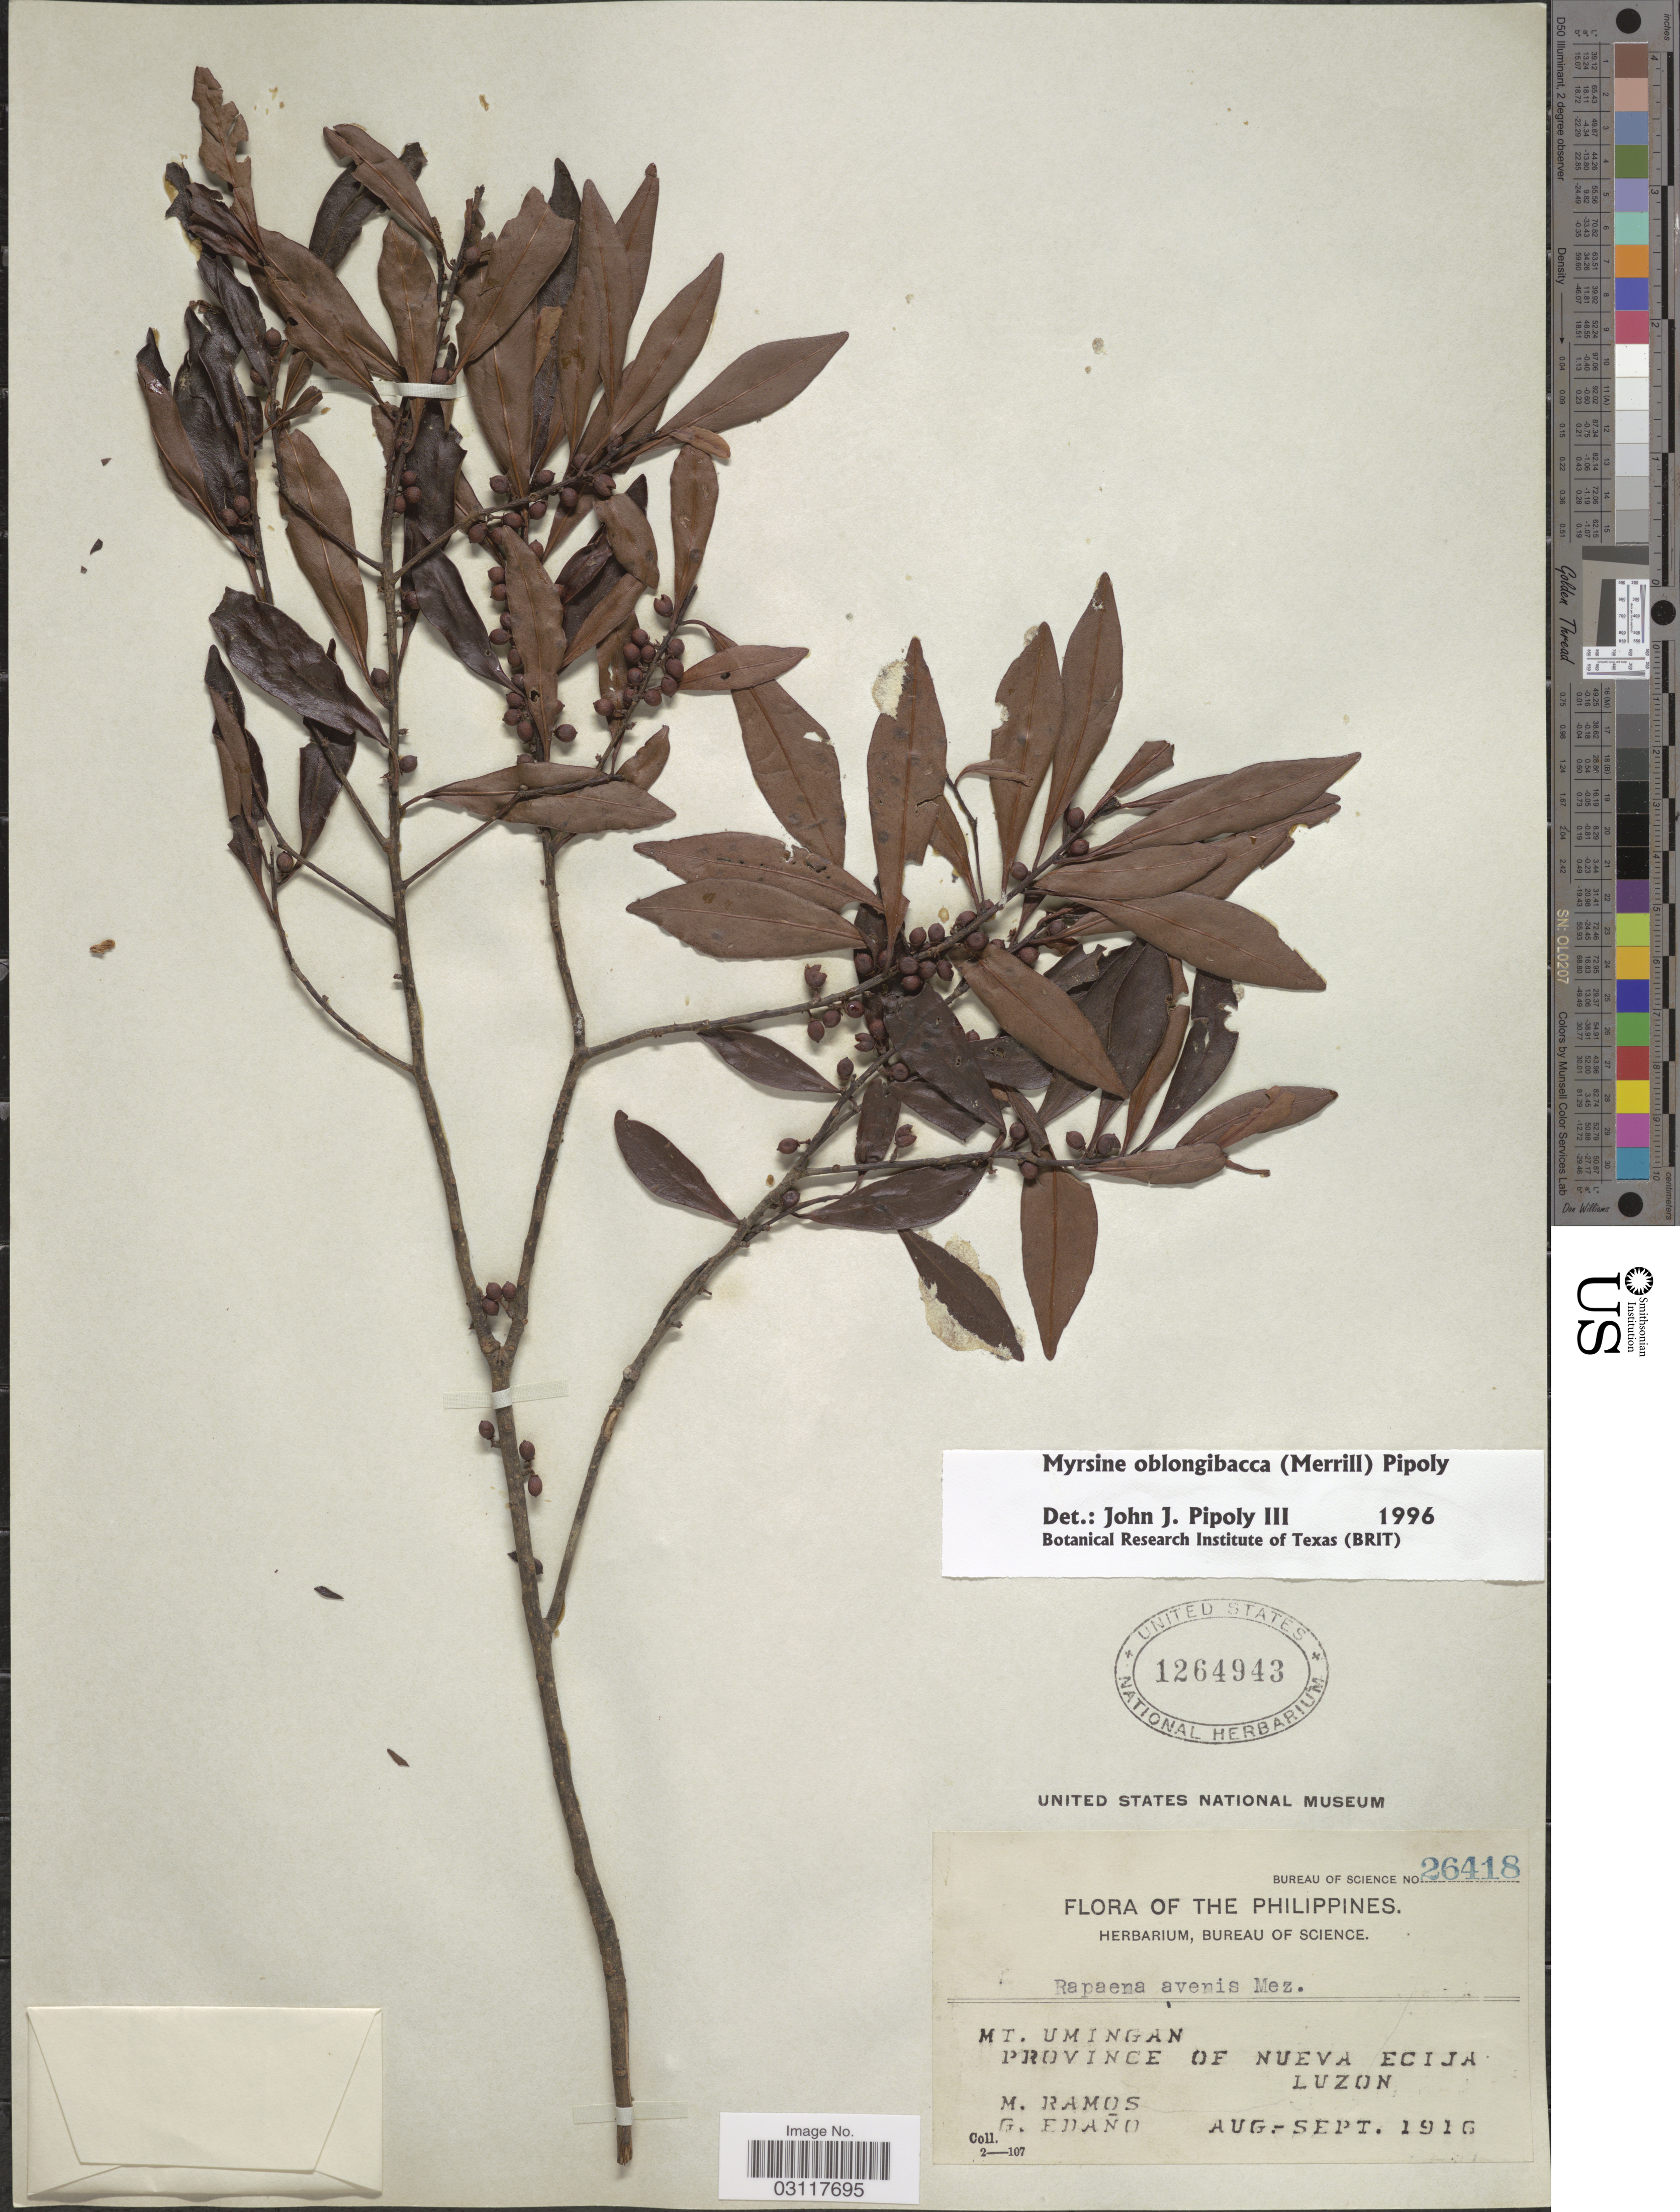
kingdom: Plantae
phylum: Tracheophyta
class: Magnoliopsida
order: Ericales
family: Primulaceae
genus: Myrsine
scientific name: Myrsine oblongibacca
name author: (Merr.) Pipoly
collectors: M. Ramos & G. Edaño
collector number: Bureau of Science 26418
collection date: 1916-08/1916-09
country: Philippines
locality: Mt. Umingan, Province of Nueva Ecija, Luzon.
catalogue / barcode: US 1264943